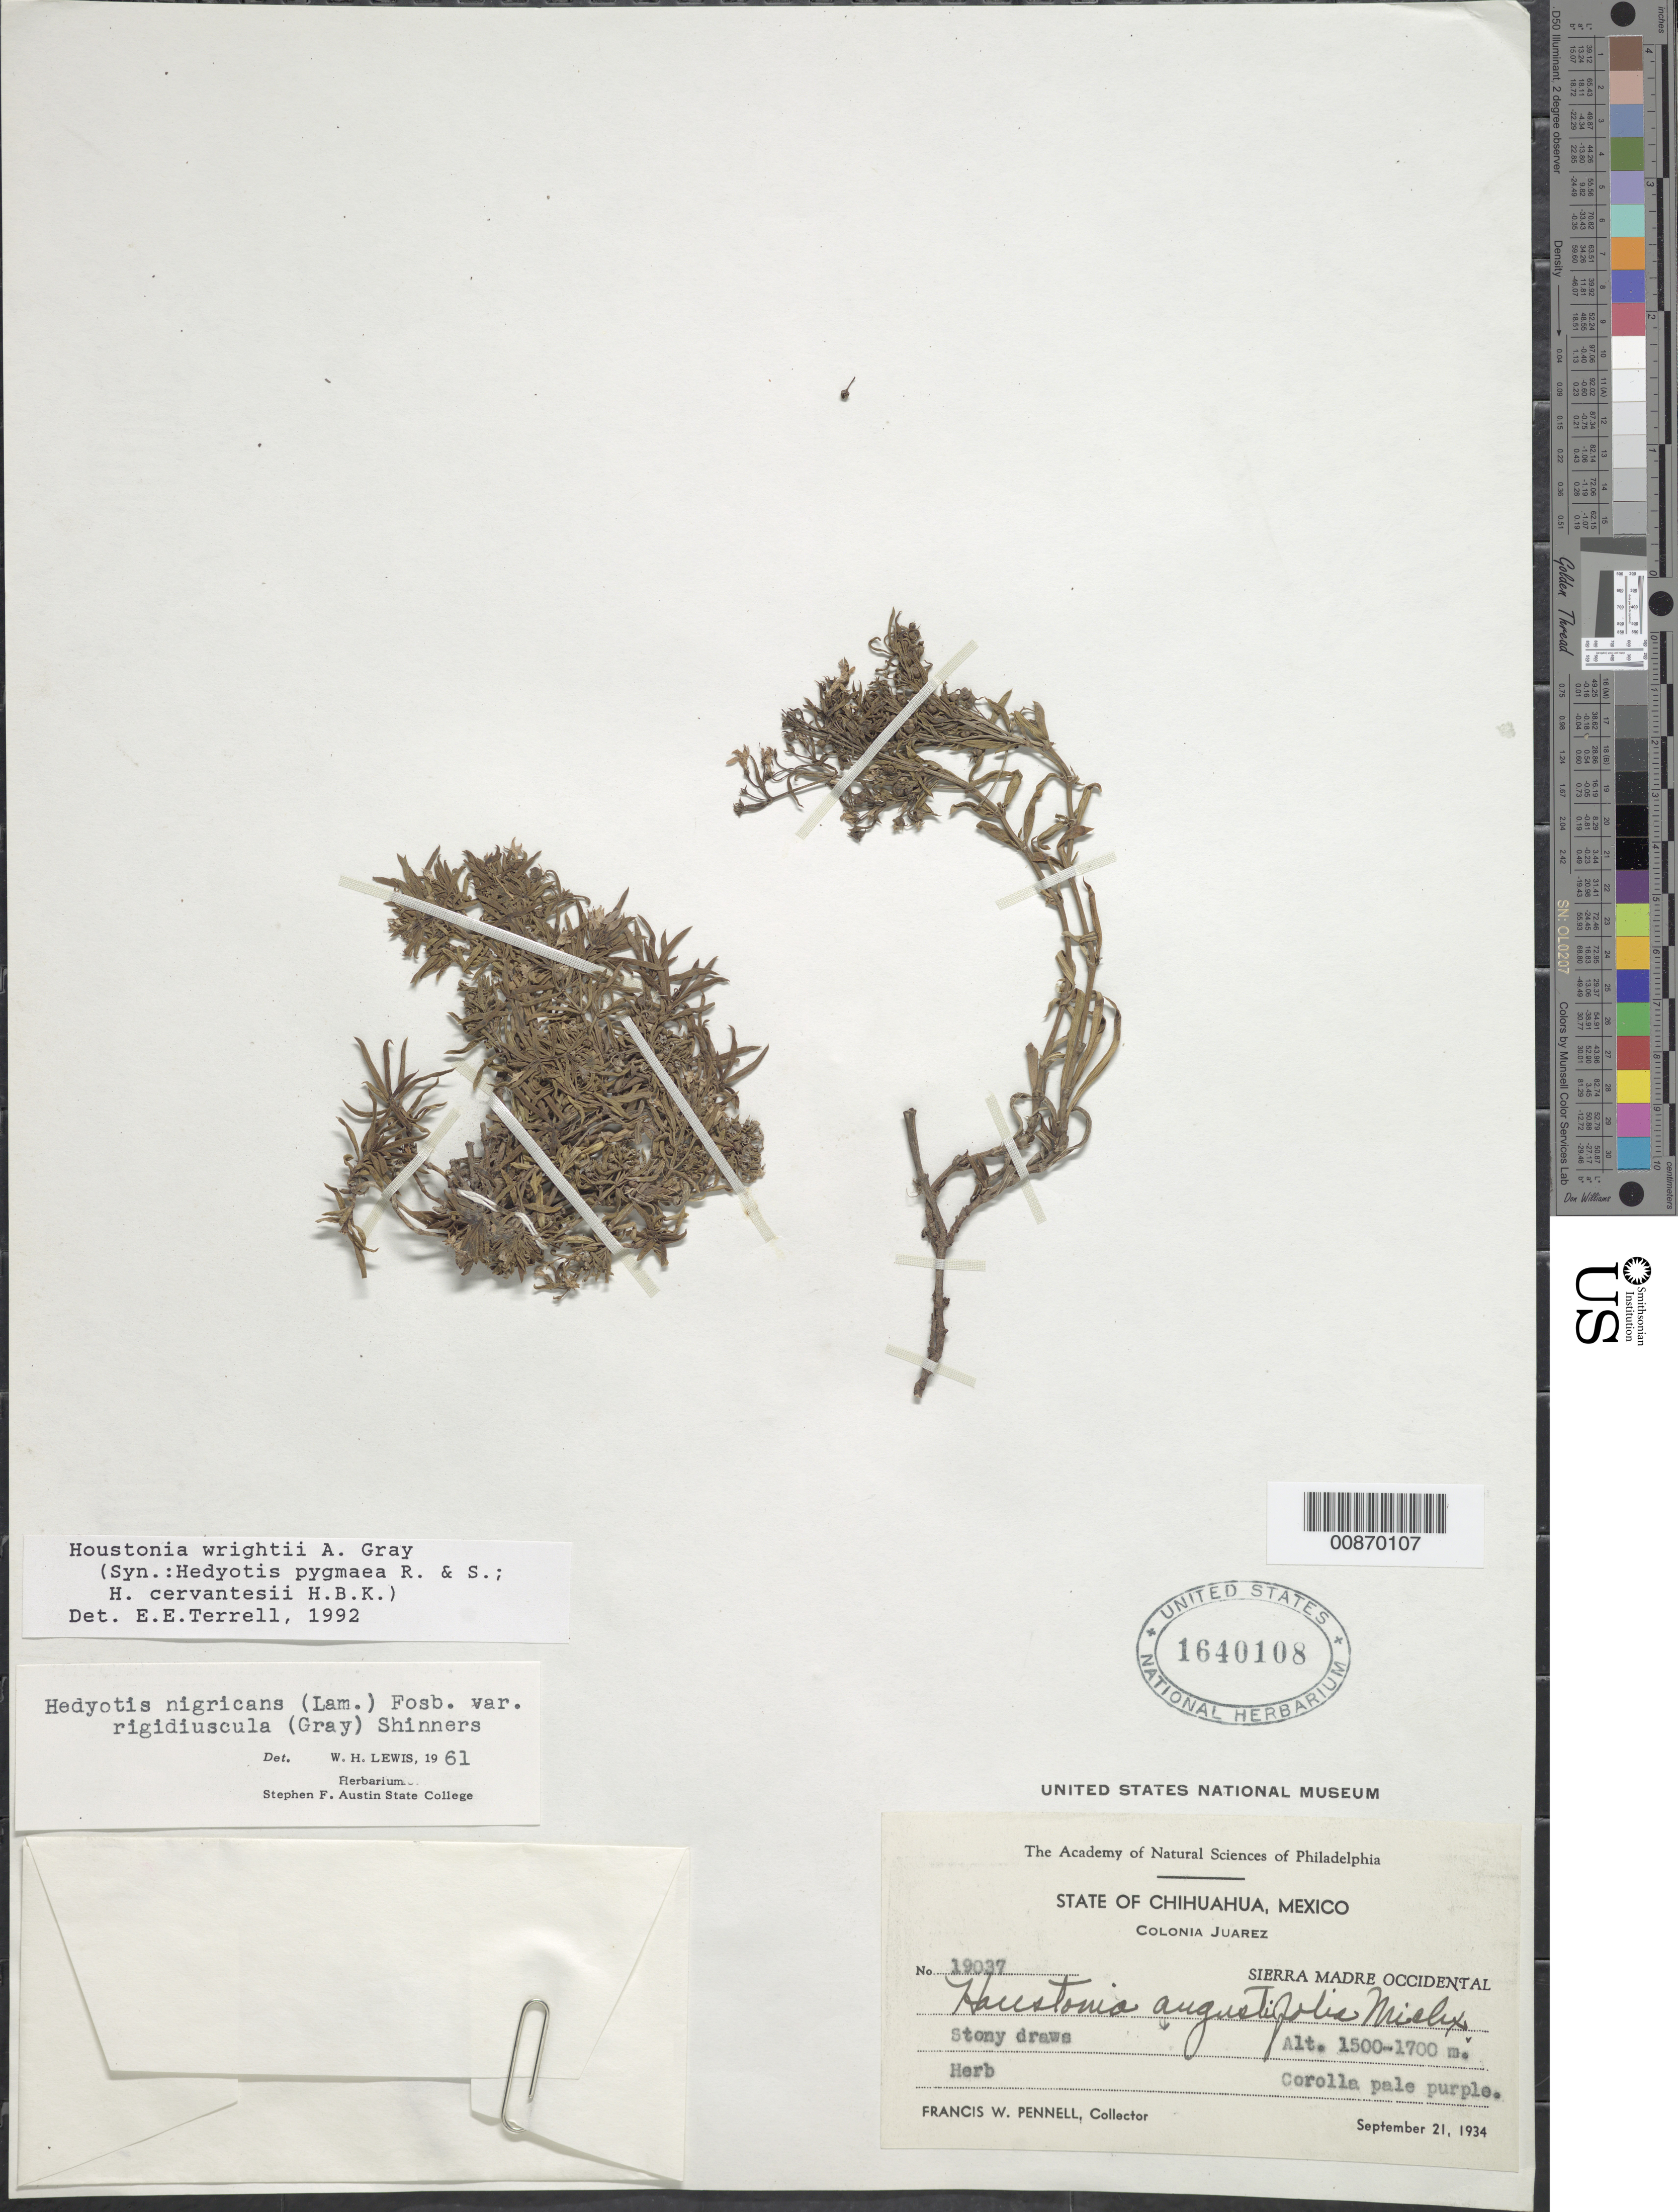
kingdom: Plantae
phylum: Tracheophyta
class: Magnoliopsida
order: Gentianales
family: Rubiaceae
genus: Houstonia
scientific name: Houstonia wrightii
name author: (A. Gray) A. Gray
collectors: F. W. Pennell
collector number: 19037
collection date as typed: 21 Sep 1934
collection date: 1934-09-21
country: Mexico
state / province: Chihuahua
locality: Colonia Juárez, Sierra Madre Occidental, Chihuahua.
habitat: Stony draws.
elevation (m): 1700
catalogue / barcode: US 1640108